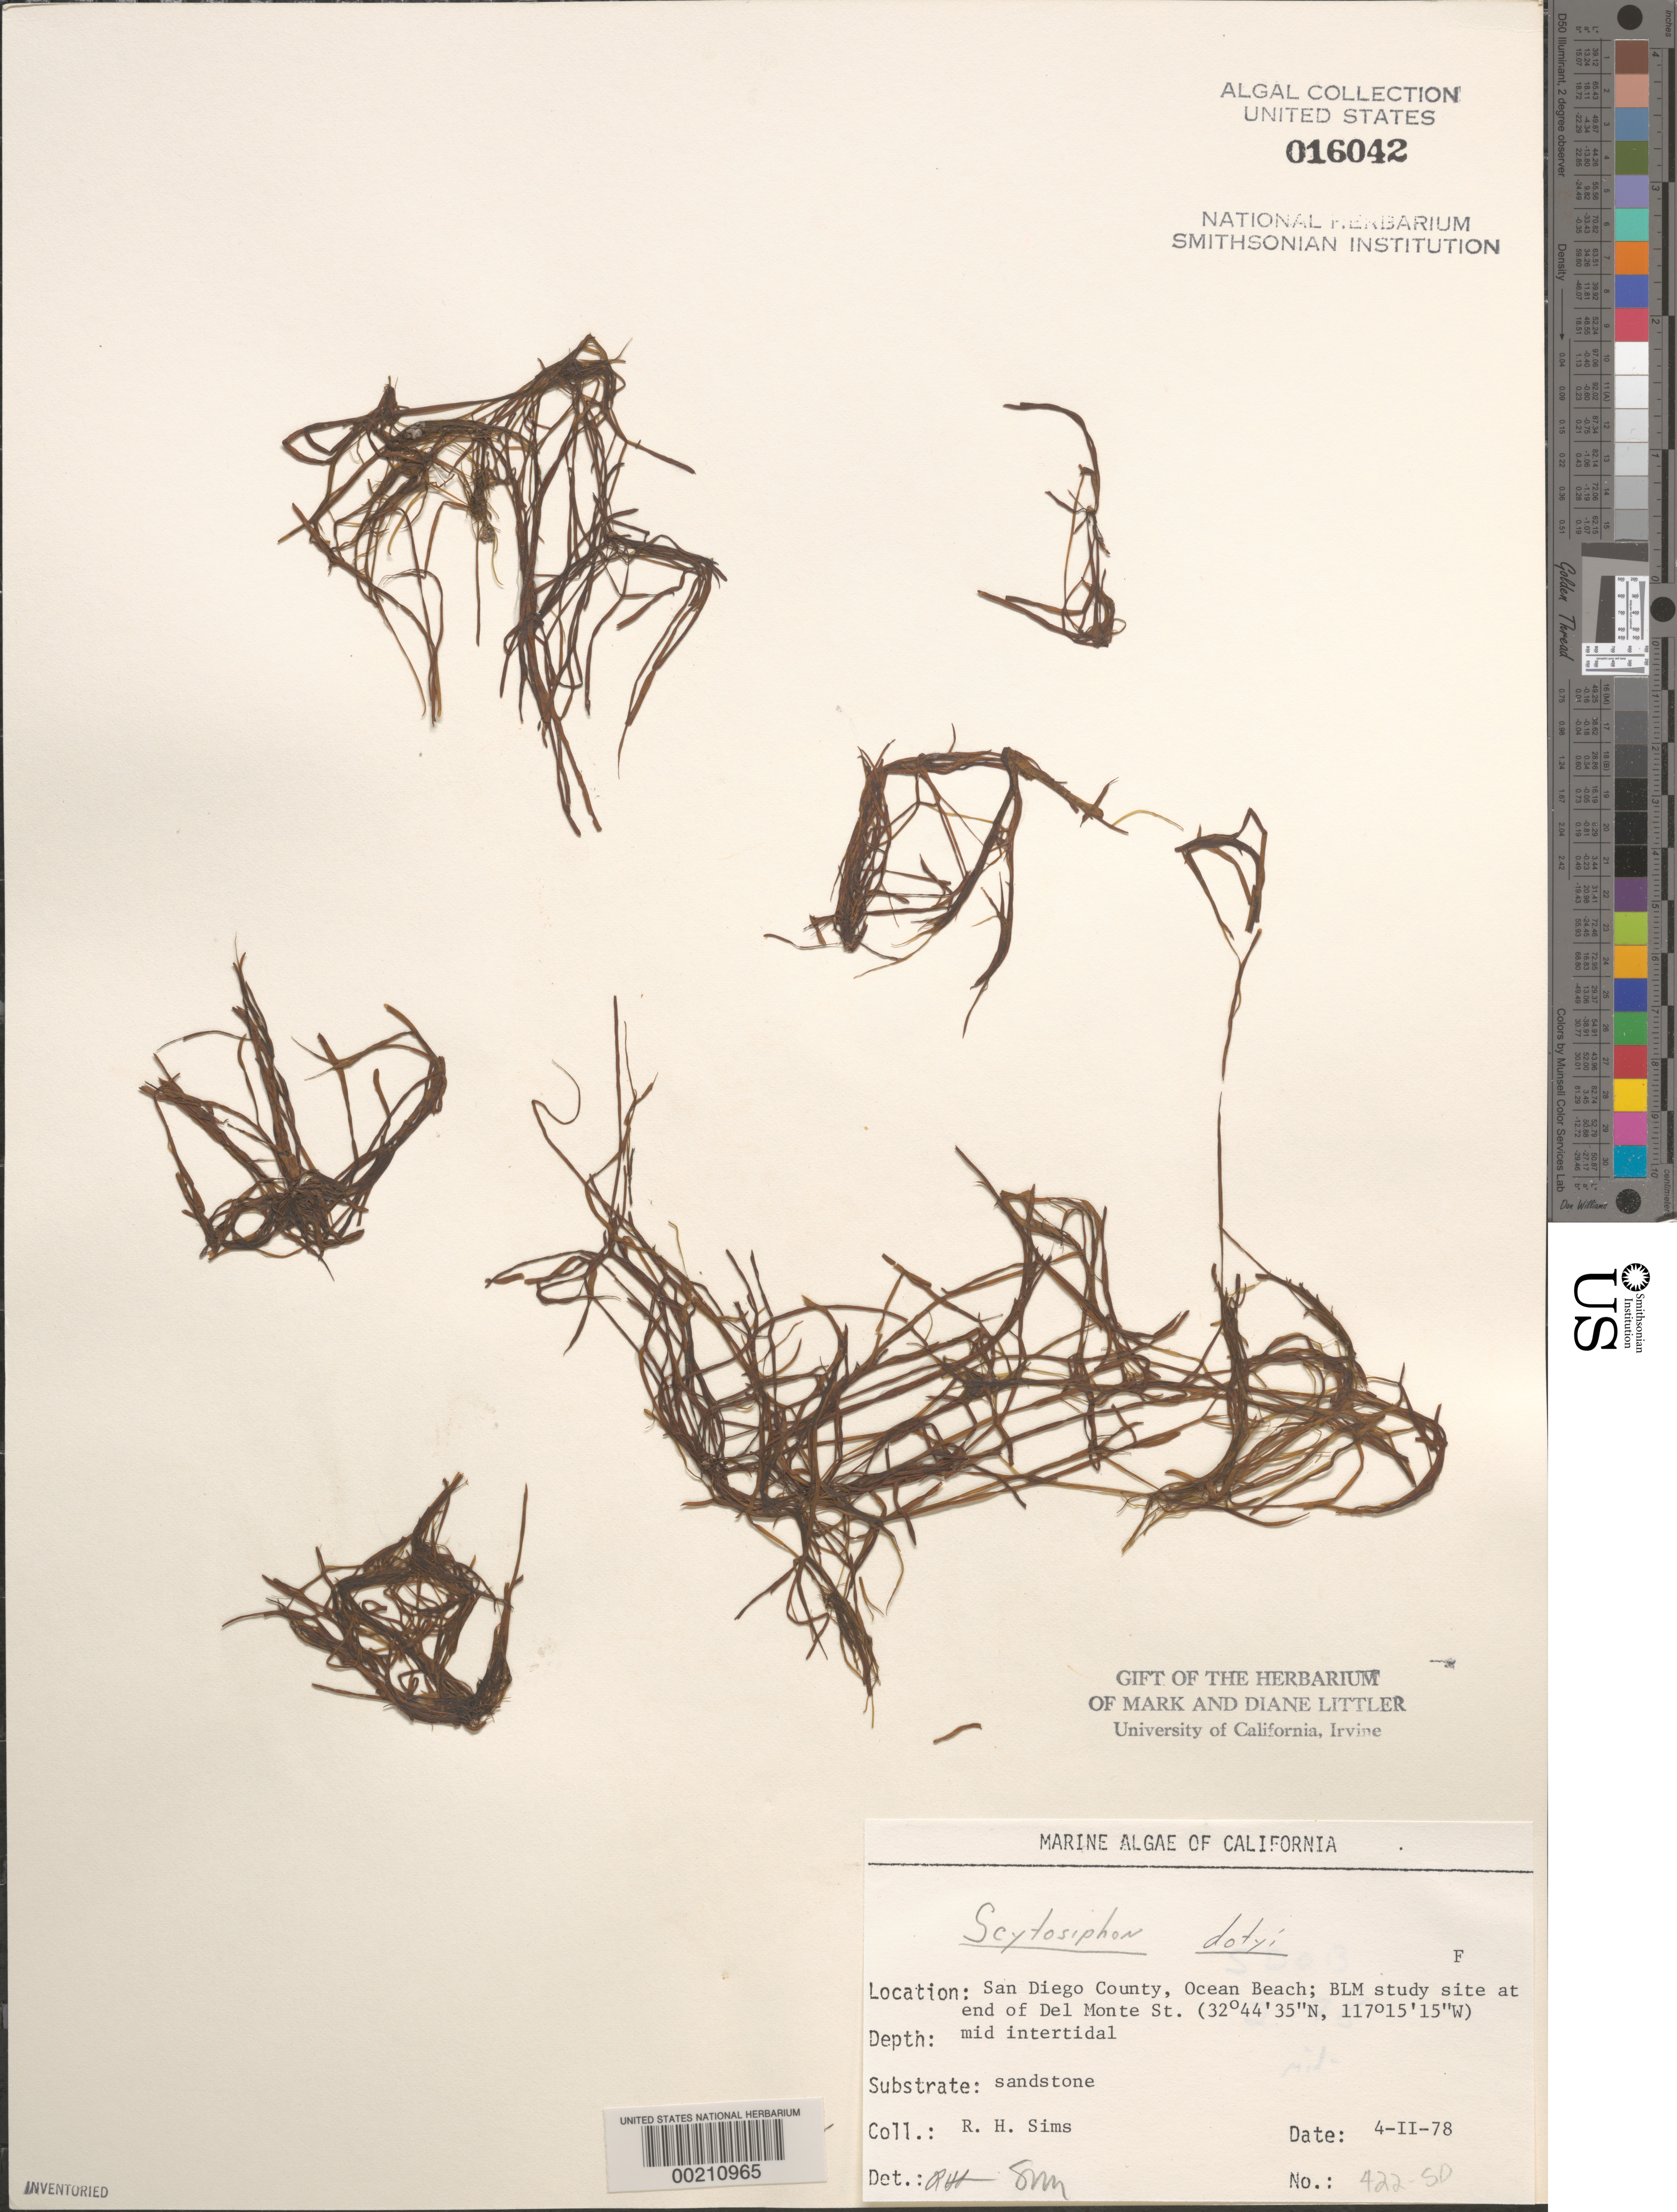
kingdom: Chromista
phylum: Ochrophyta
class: Phaeophyceae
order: Scytosiphonales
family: Scytosiphonaceae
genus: Scytosiphon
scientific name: Scytosiphon dotyi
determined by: Sims, Robert H.; Murray, S. N.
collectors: R. H. Sims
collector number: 422-SD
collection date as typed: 04 Feb 1978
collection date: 1978-02-04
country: United States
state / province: California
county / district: San Diego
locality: Ocean Beach, end of Del Monte Street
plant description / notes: BLM-SOCALBIGHT Rocky Intertidal Survey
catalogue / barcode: US 16042